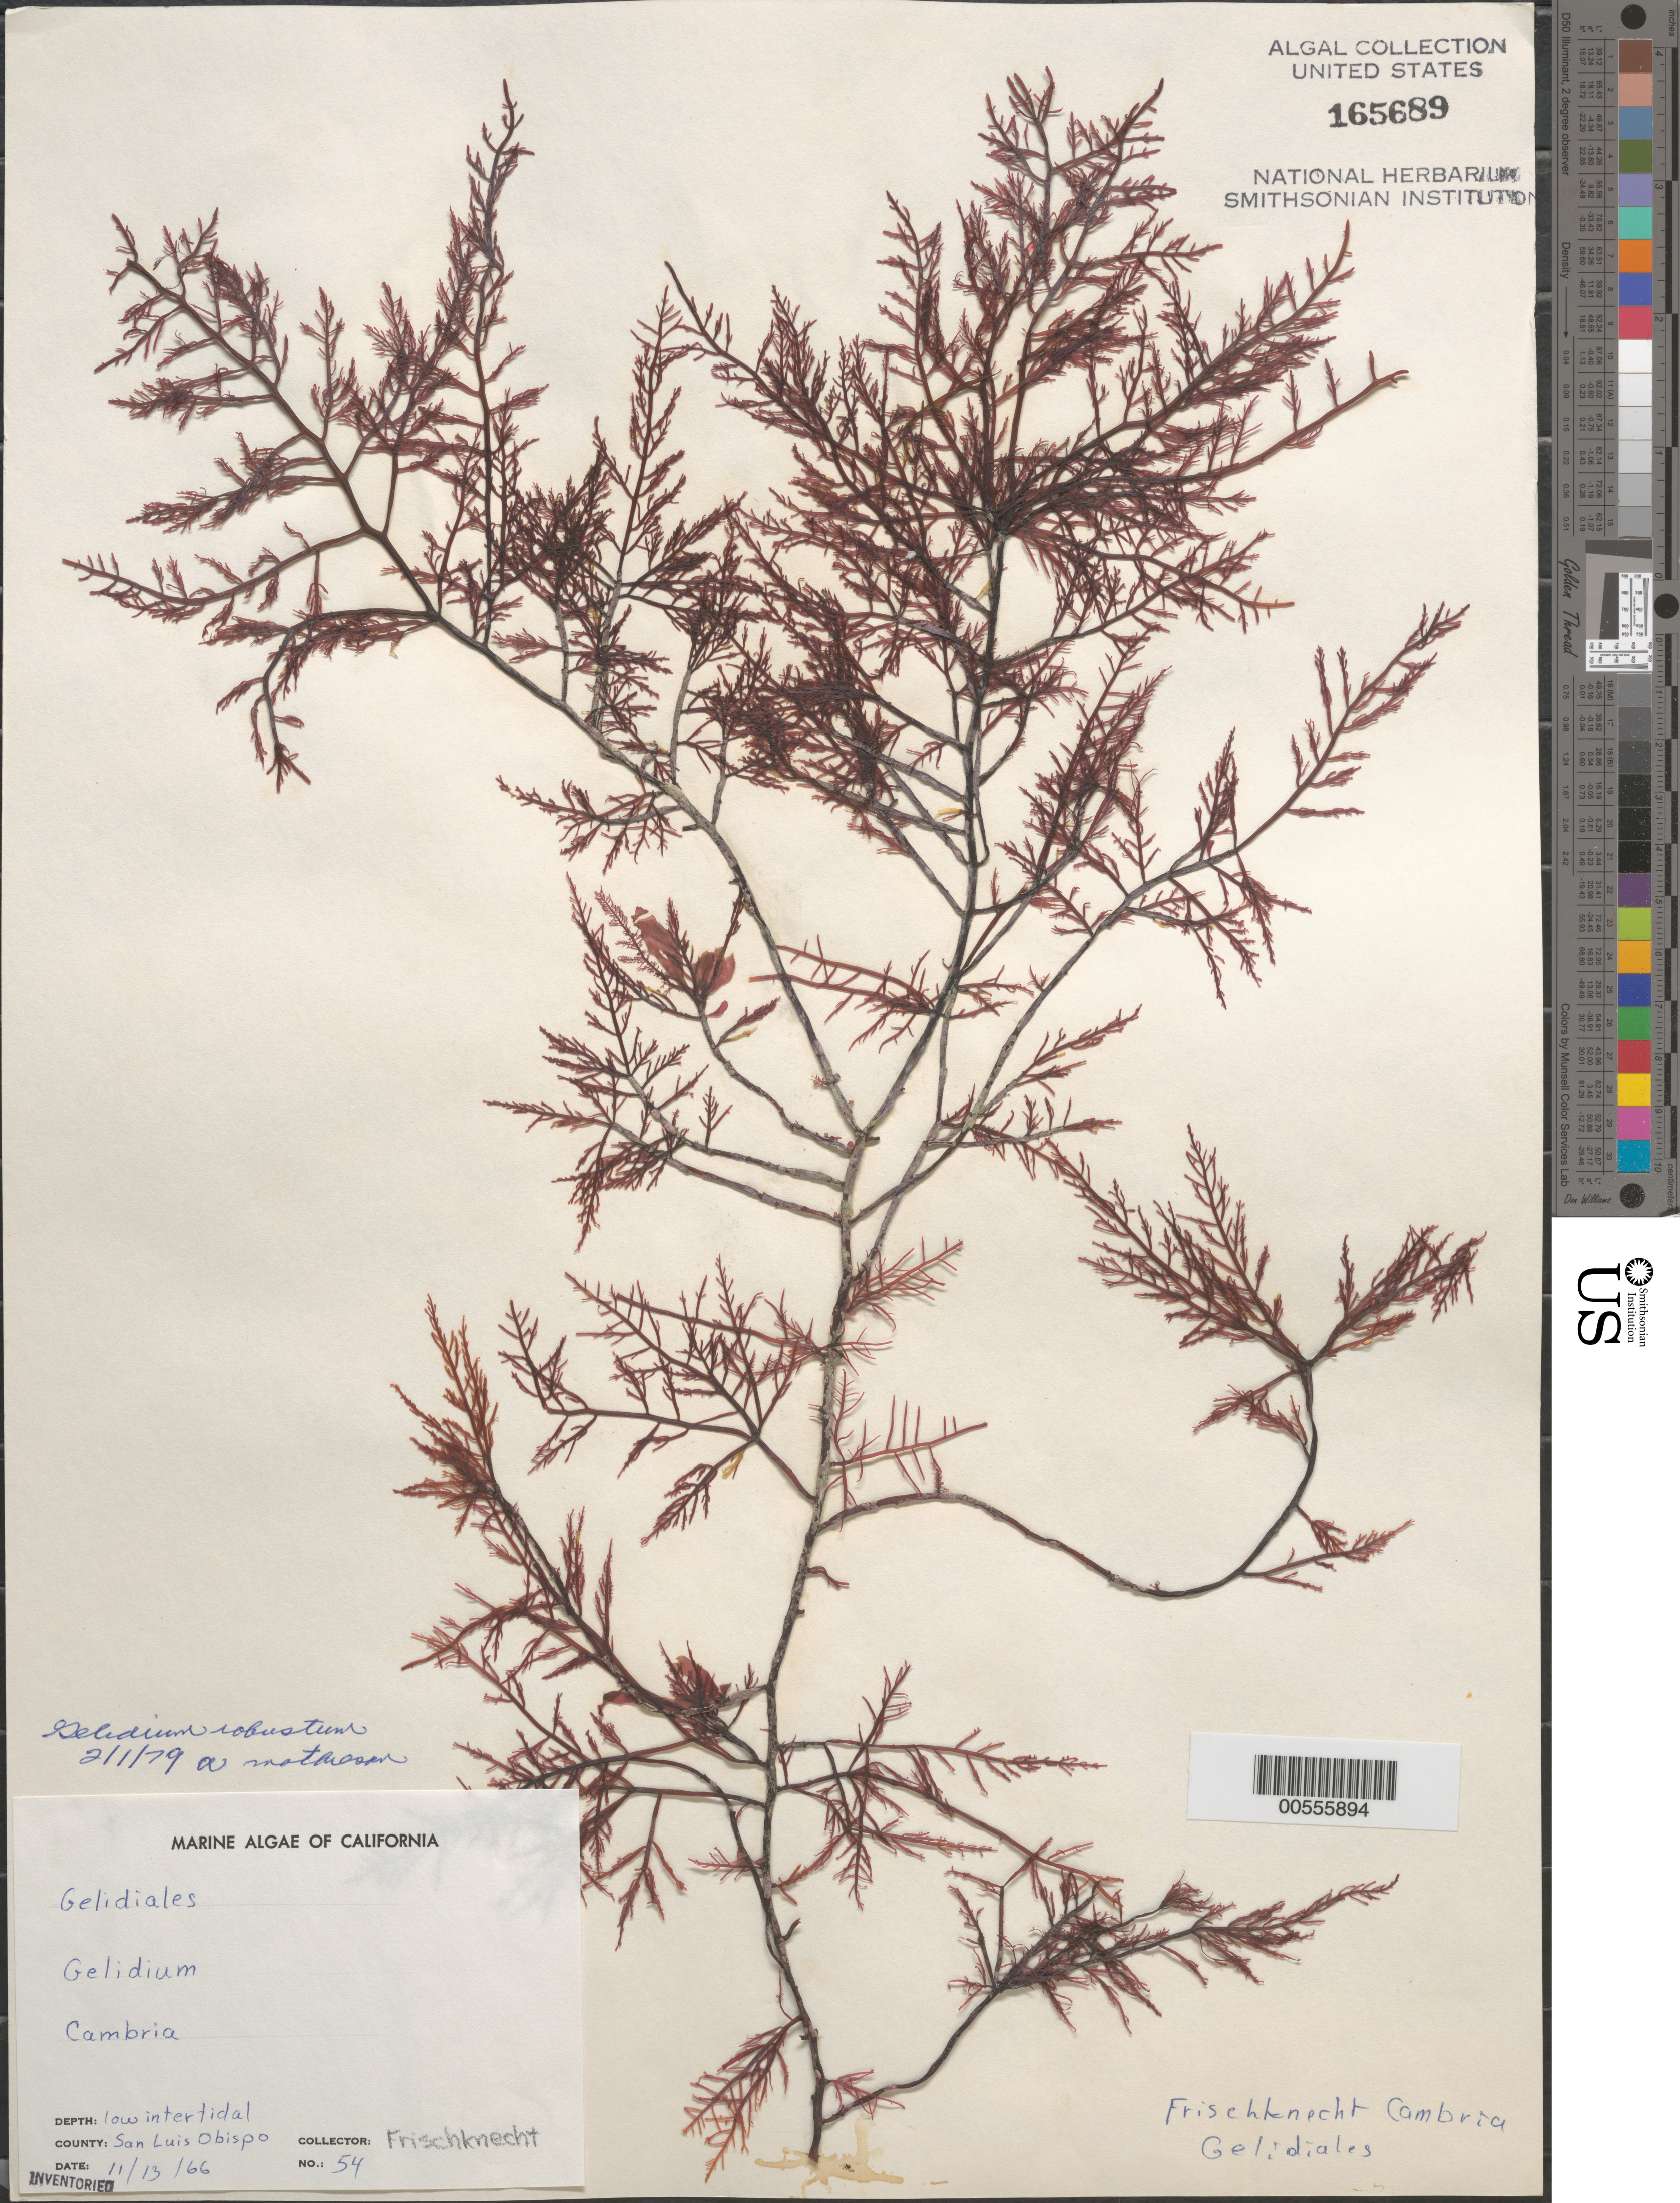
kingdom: Plantae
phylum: Rhodophyta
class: Florideophyceae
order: Gelidiales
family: Gelidiaceae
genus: Gelidium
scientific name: Gelidium robustum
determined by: Mathieson, A. C.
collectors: -. Frischknecht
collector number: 54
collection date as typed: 13 Nov 1966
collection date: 1966-11-13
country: United States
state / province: California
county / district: San Luis Obispo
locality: Cambria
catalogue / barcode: US 165689